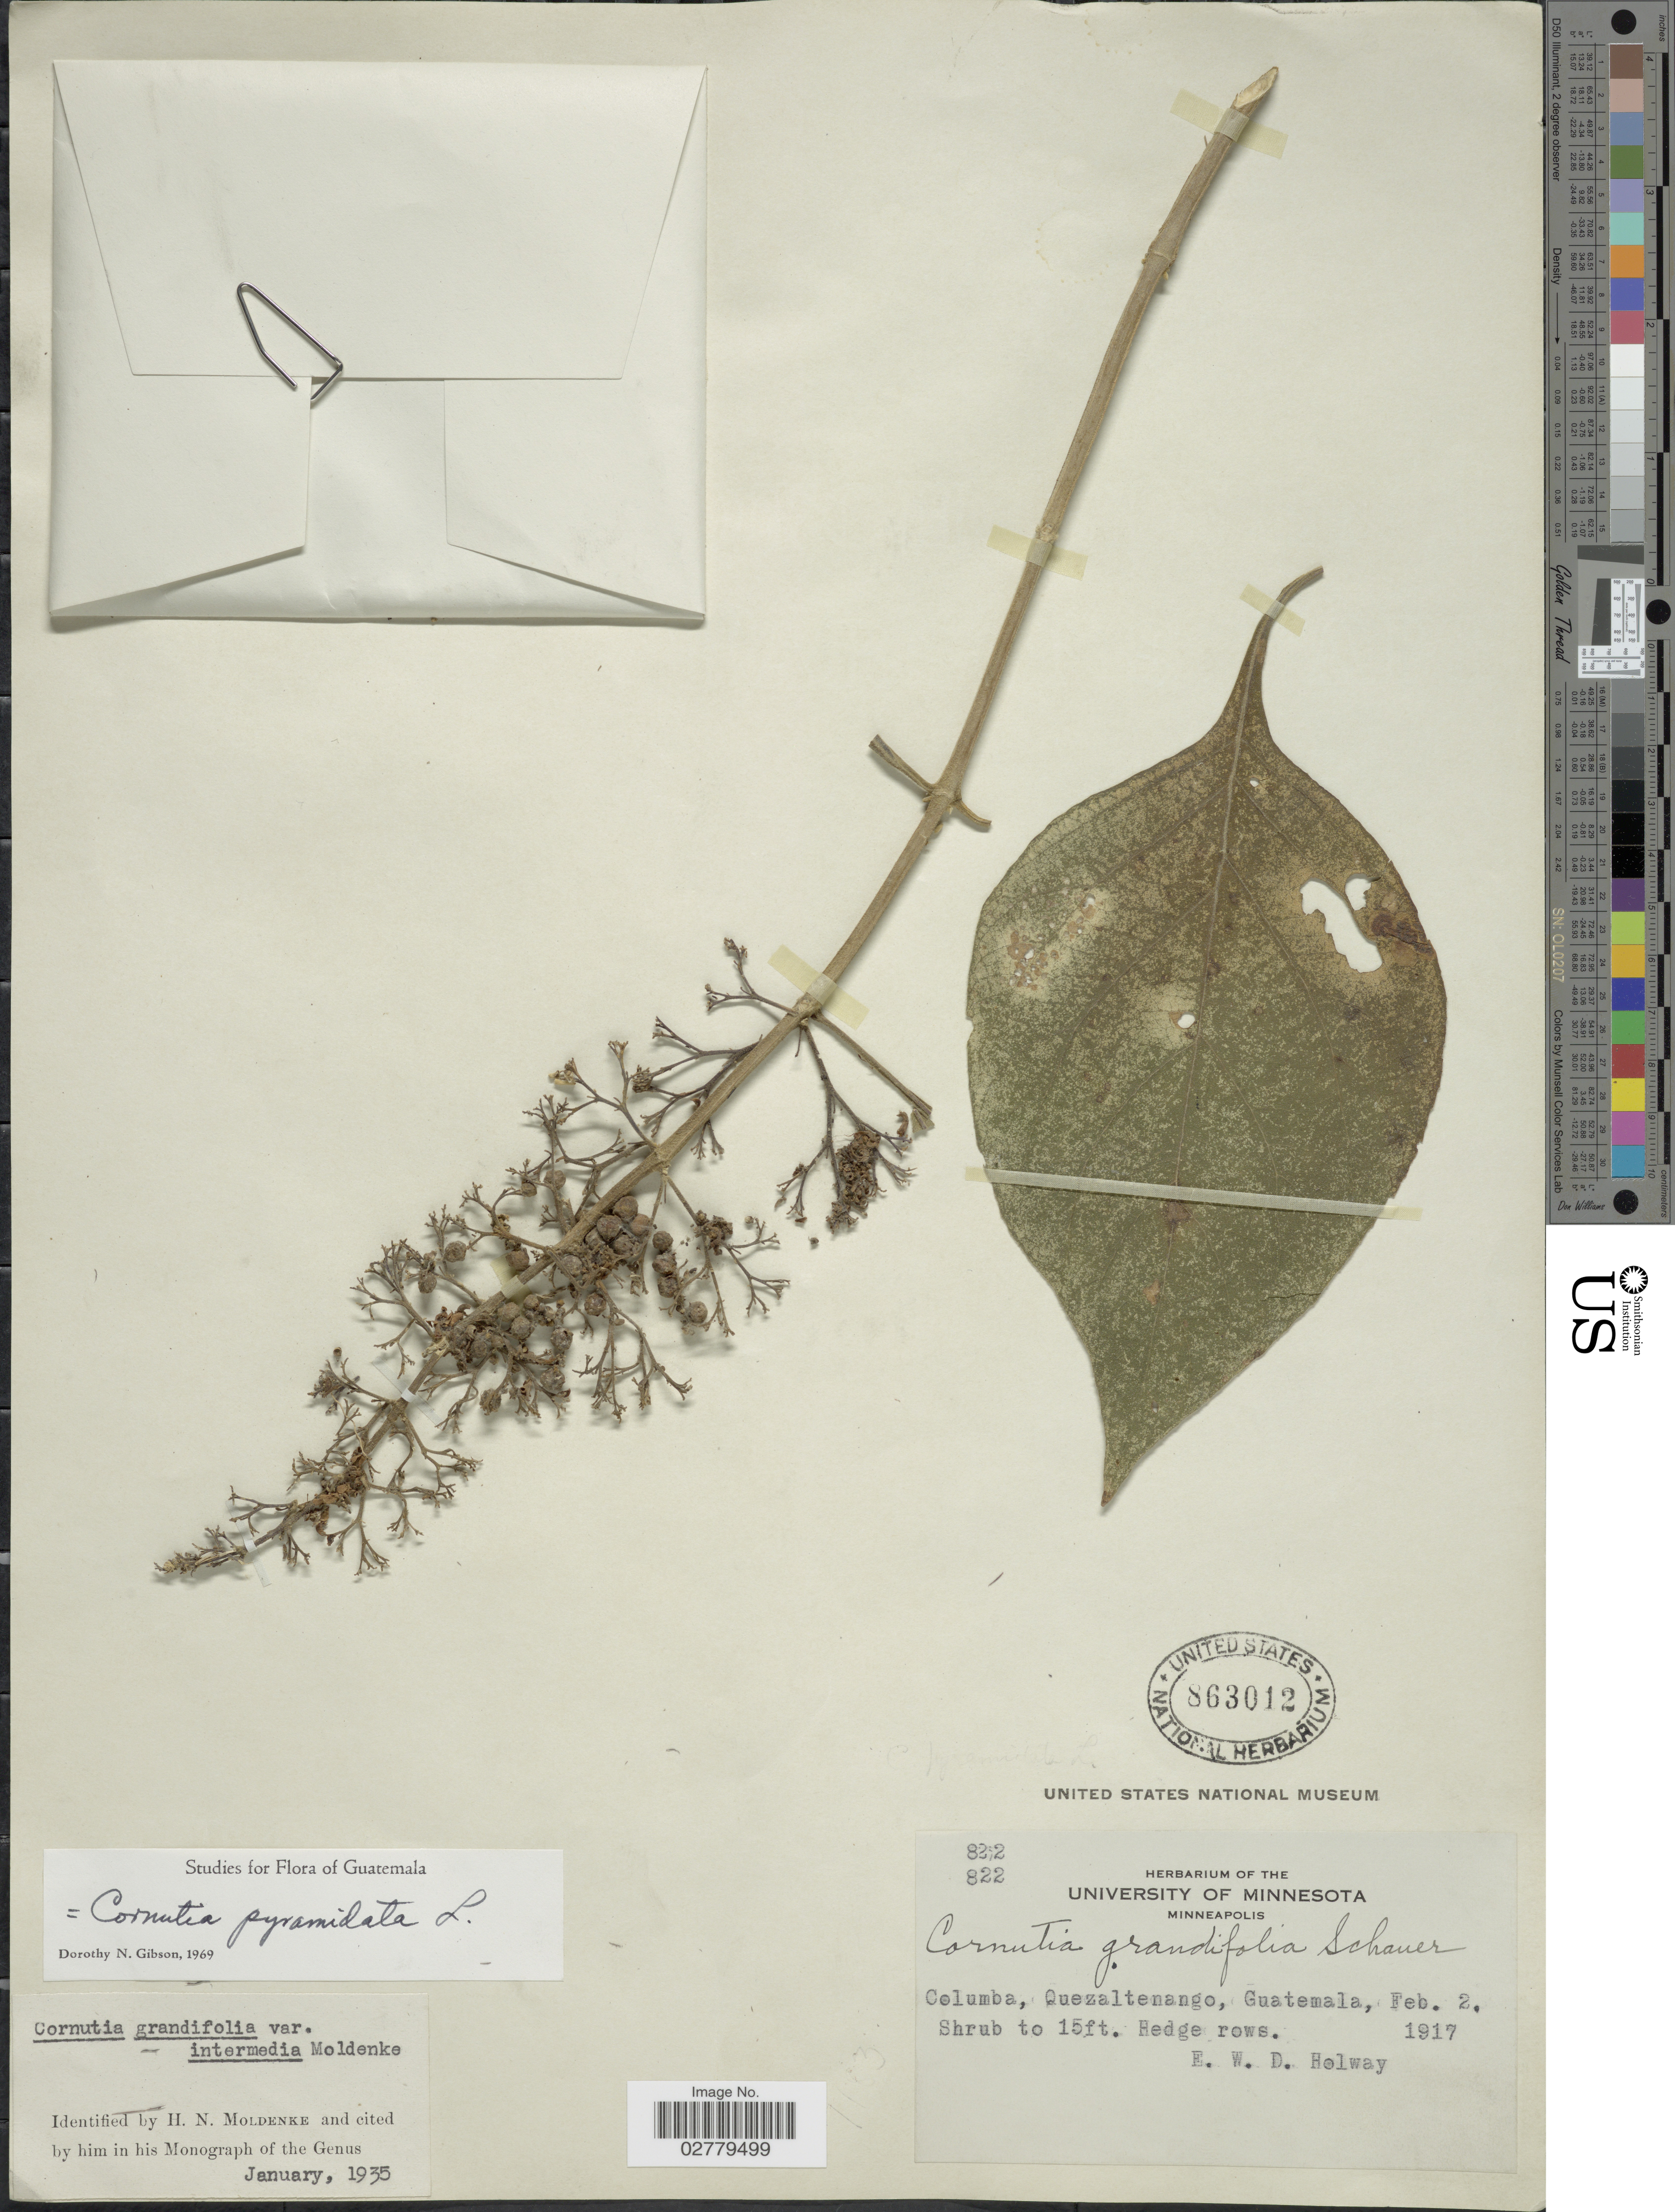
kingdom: Plantae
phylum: Tracheophyta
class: Magnoliopsida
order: Lamiales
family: Lamiaceae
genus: Cornutia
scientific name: Cornutia grandifolia var. intermedia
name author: Moldenke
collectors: E. W. D. Holway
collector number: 822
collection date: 1917-02-02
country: Guatemala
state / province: Quetzaltenango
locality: Columba.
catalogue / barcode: US 863012